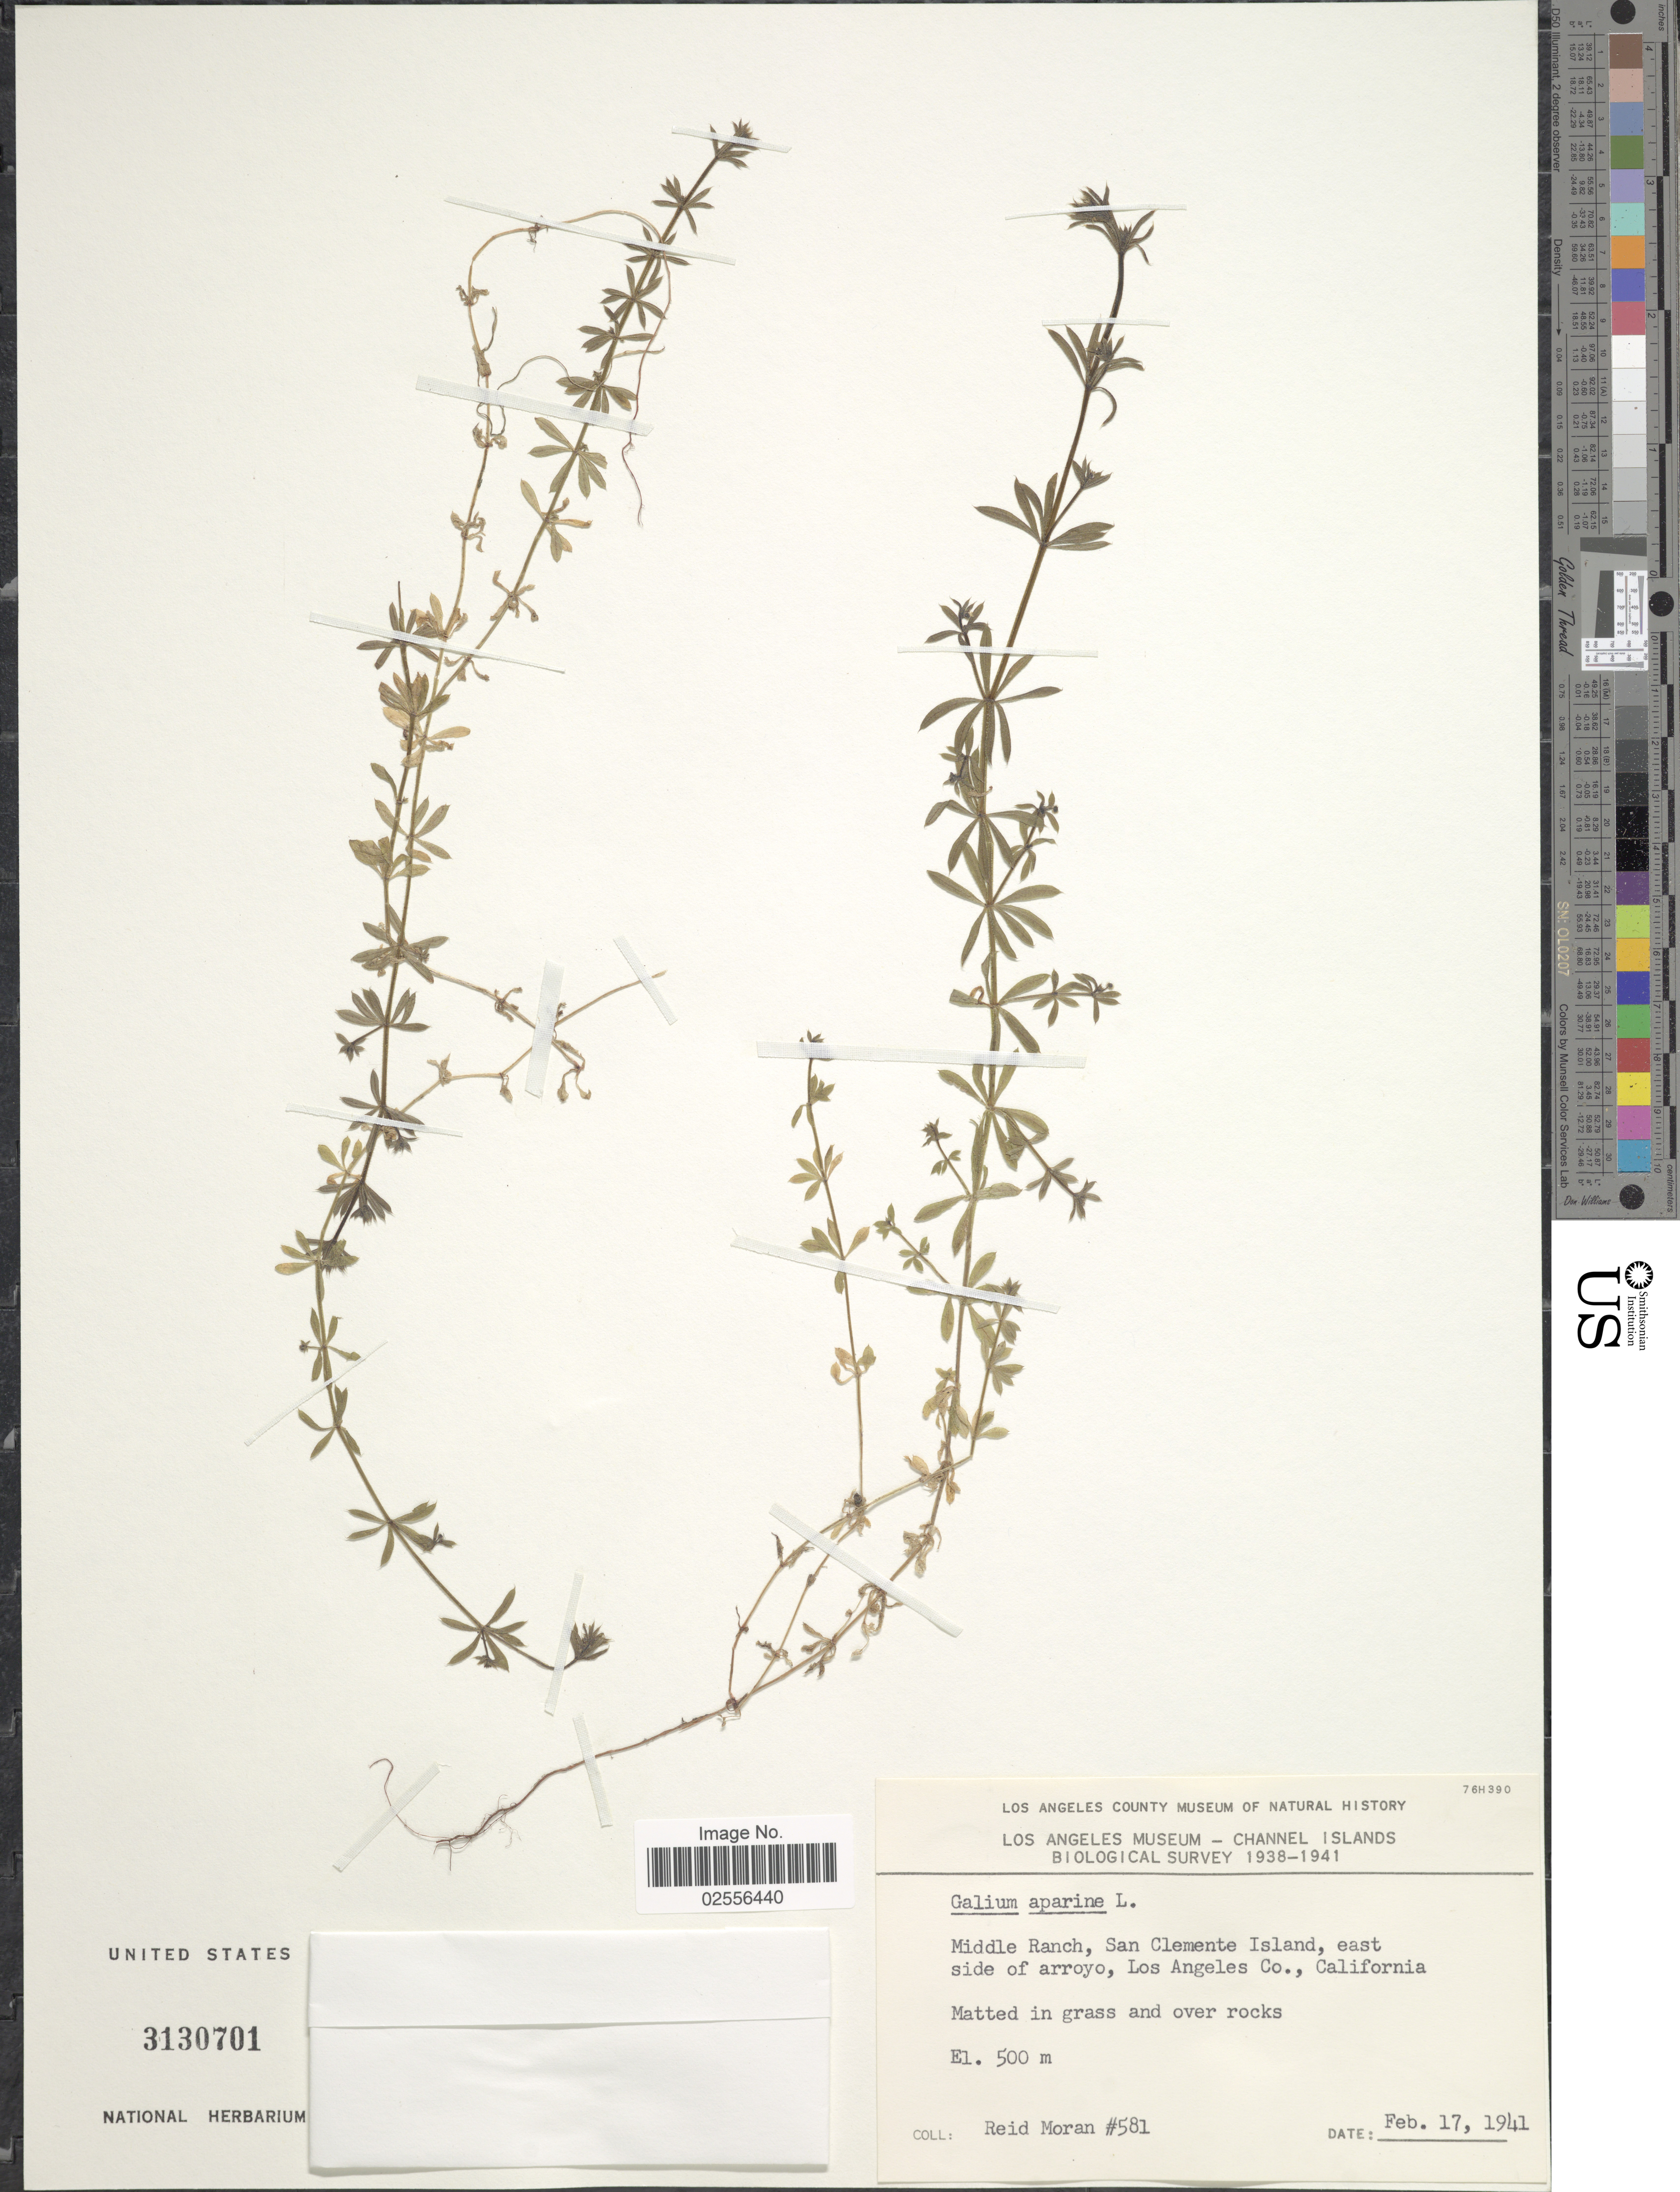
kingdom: Plantae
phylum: Tracheophyta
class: Magnoliopsida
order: Gentianales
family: Rubiaceae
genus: Galium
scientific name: Galium aparine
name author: L.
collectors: R. V. Moran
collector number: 581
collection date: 1941-02-17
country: United States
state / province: California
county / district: Los Angeles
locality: Middle Ranch, San Clemente Island, east side of arroyo, Los Angeles Co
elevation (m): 500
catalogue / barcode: US 3130701